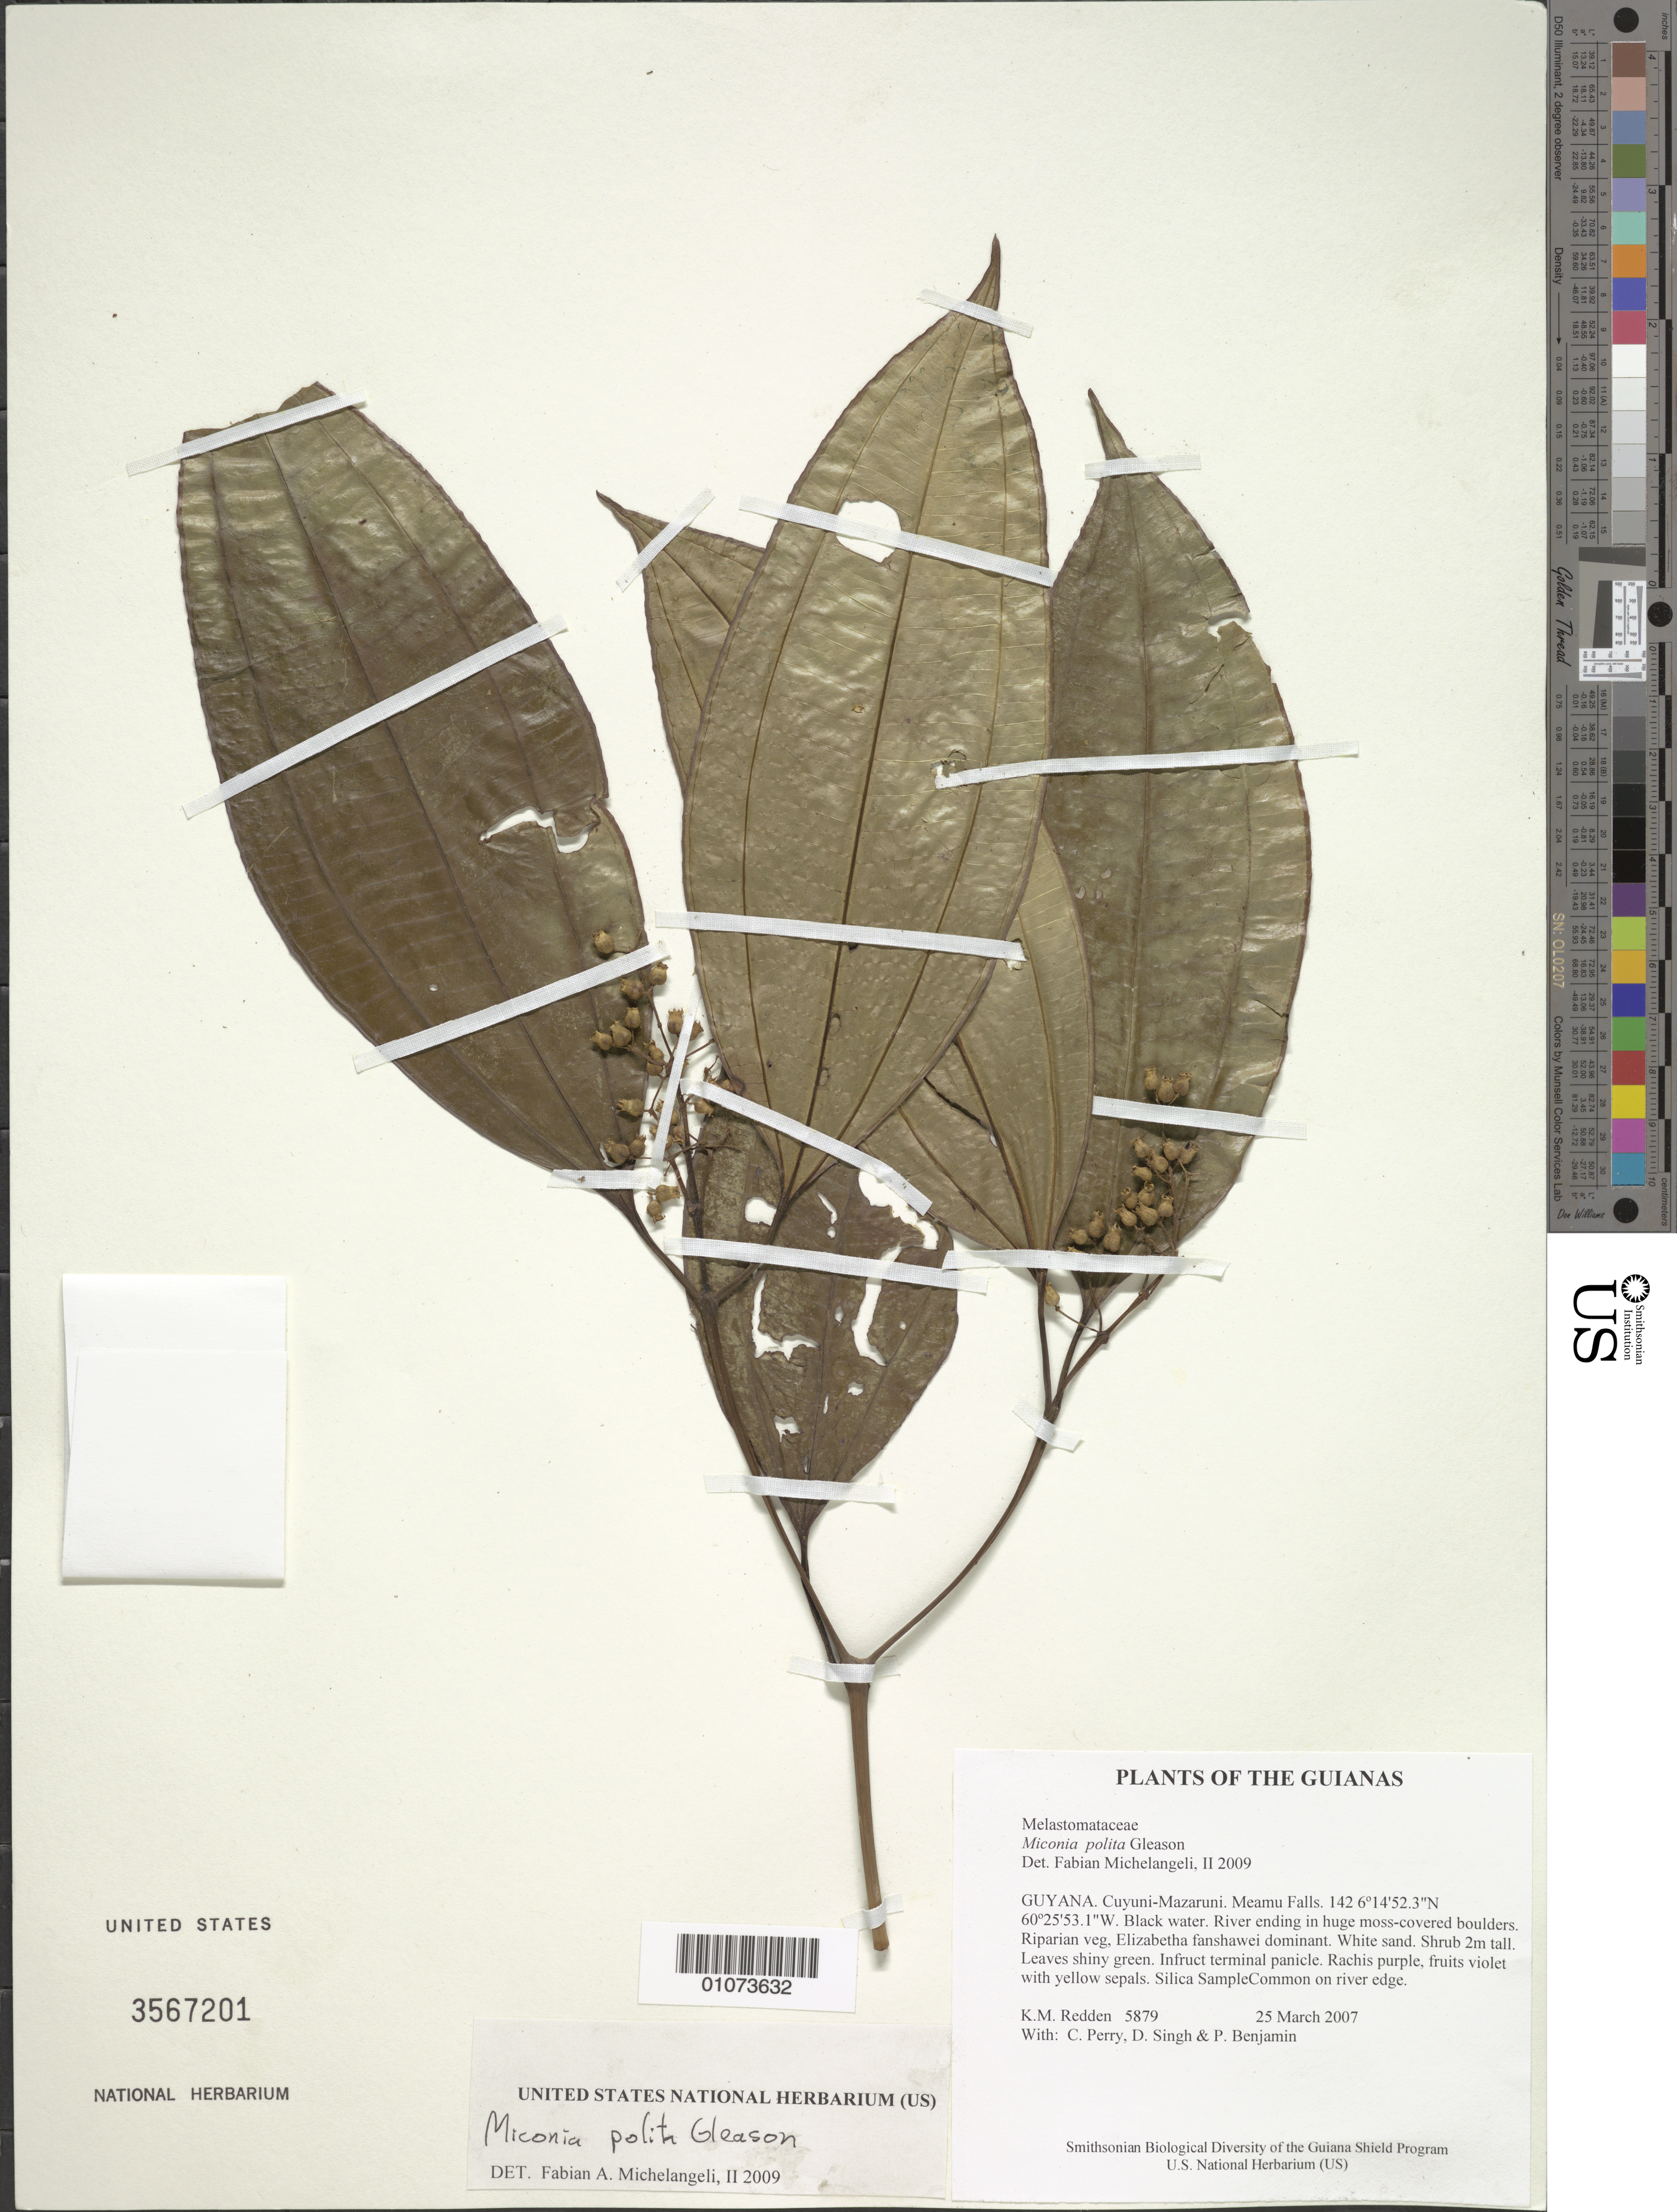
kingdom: Plantae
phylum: Tracheophyta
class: Magnoliopsida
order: Myrtales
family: Melastomataceae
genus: Miconia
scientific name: Miconia polita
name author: Gleason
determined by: Michelangeli, F. A.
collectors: K. M. Redden, C. Perry, D. Singh & P. Benjamin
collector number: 5879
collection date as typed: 25 March 2007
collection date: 2007-03-25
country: Guyana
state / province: Cuyuni-Mazaruni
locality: Meamu Falls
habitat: Black water. River ending in huge moss-covered boulders. Riparian veg, Elizabetha fanshawei dominant. White sand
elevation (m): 142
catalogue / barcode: US 3567201